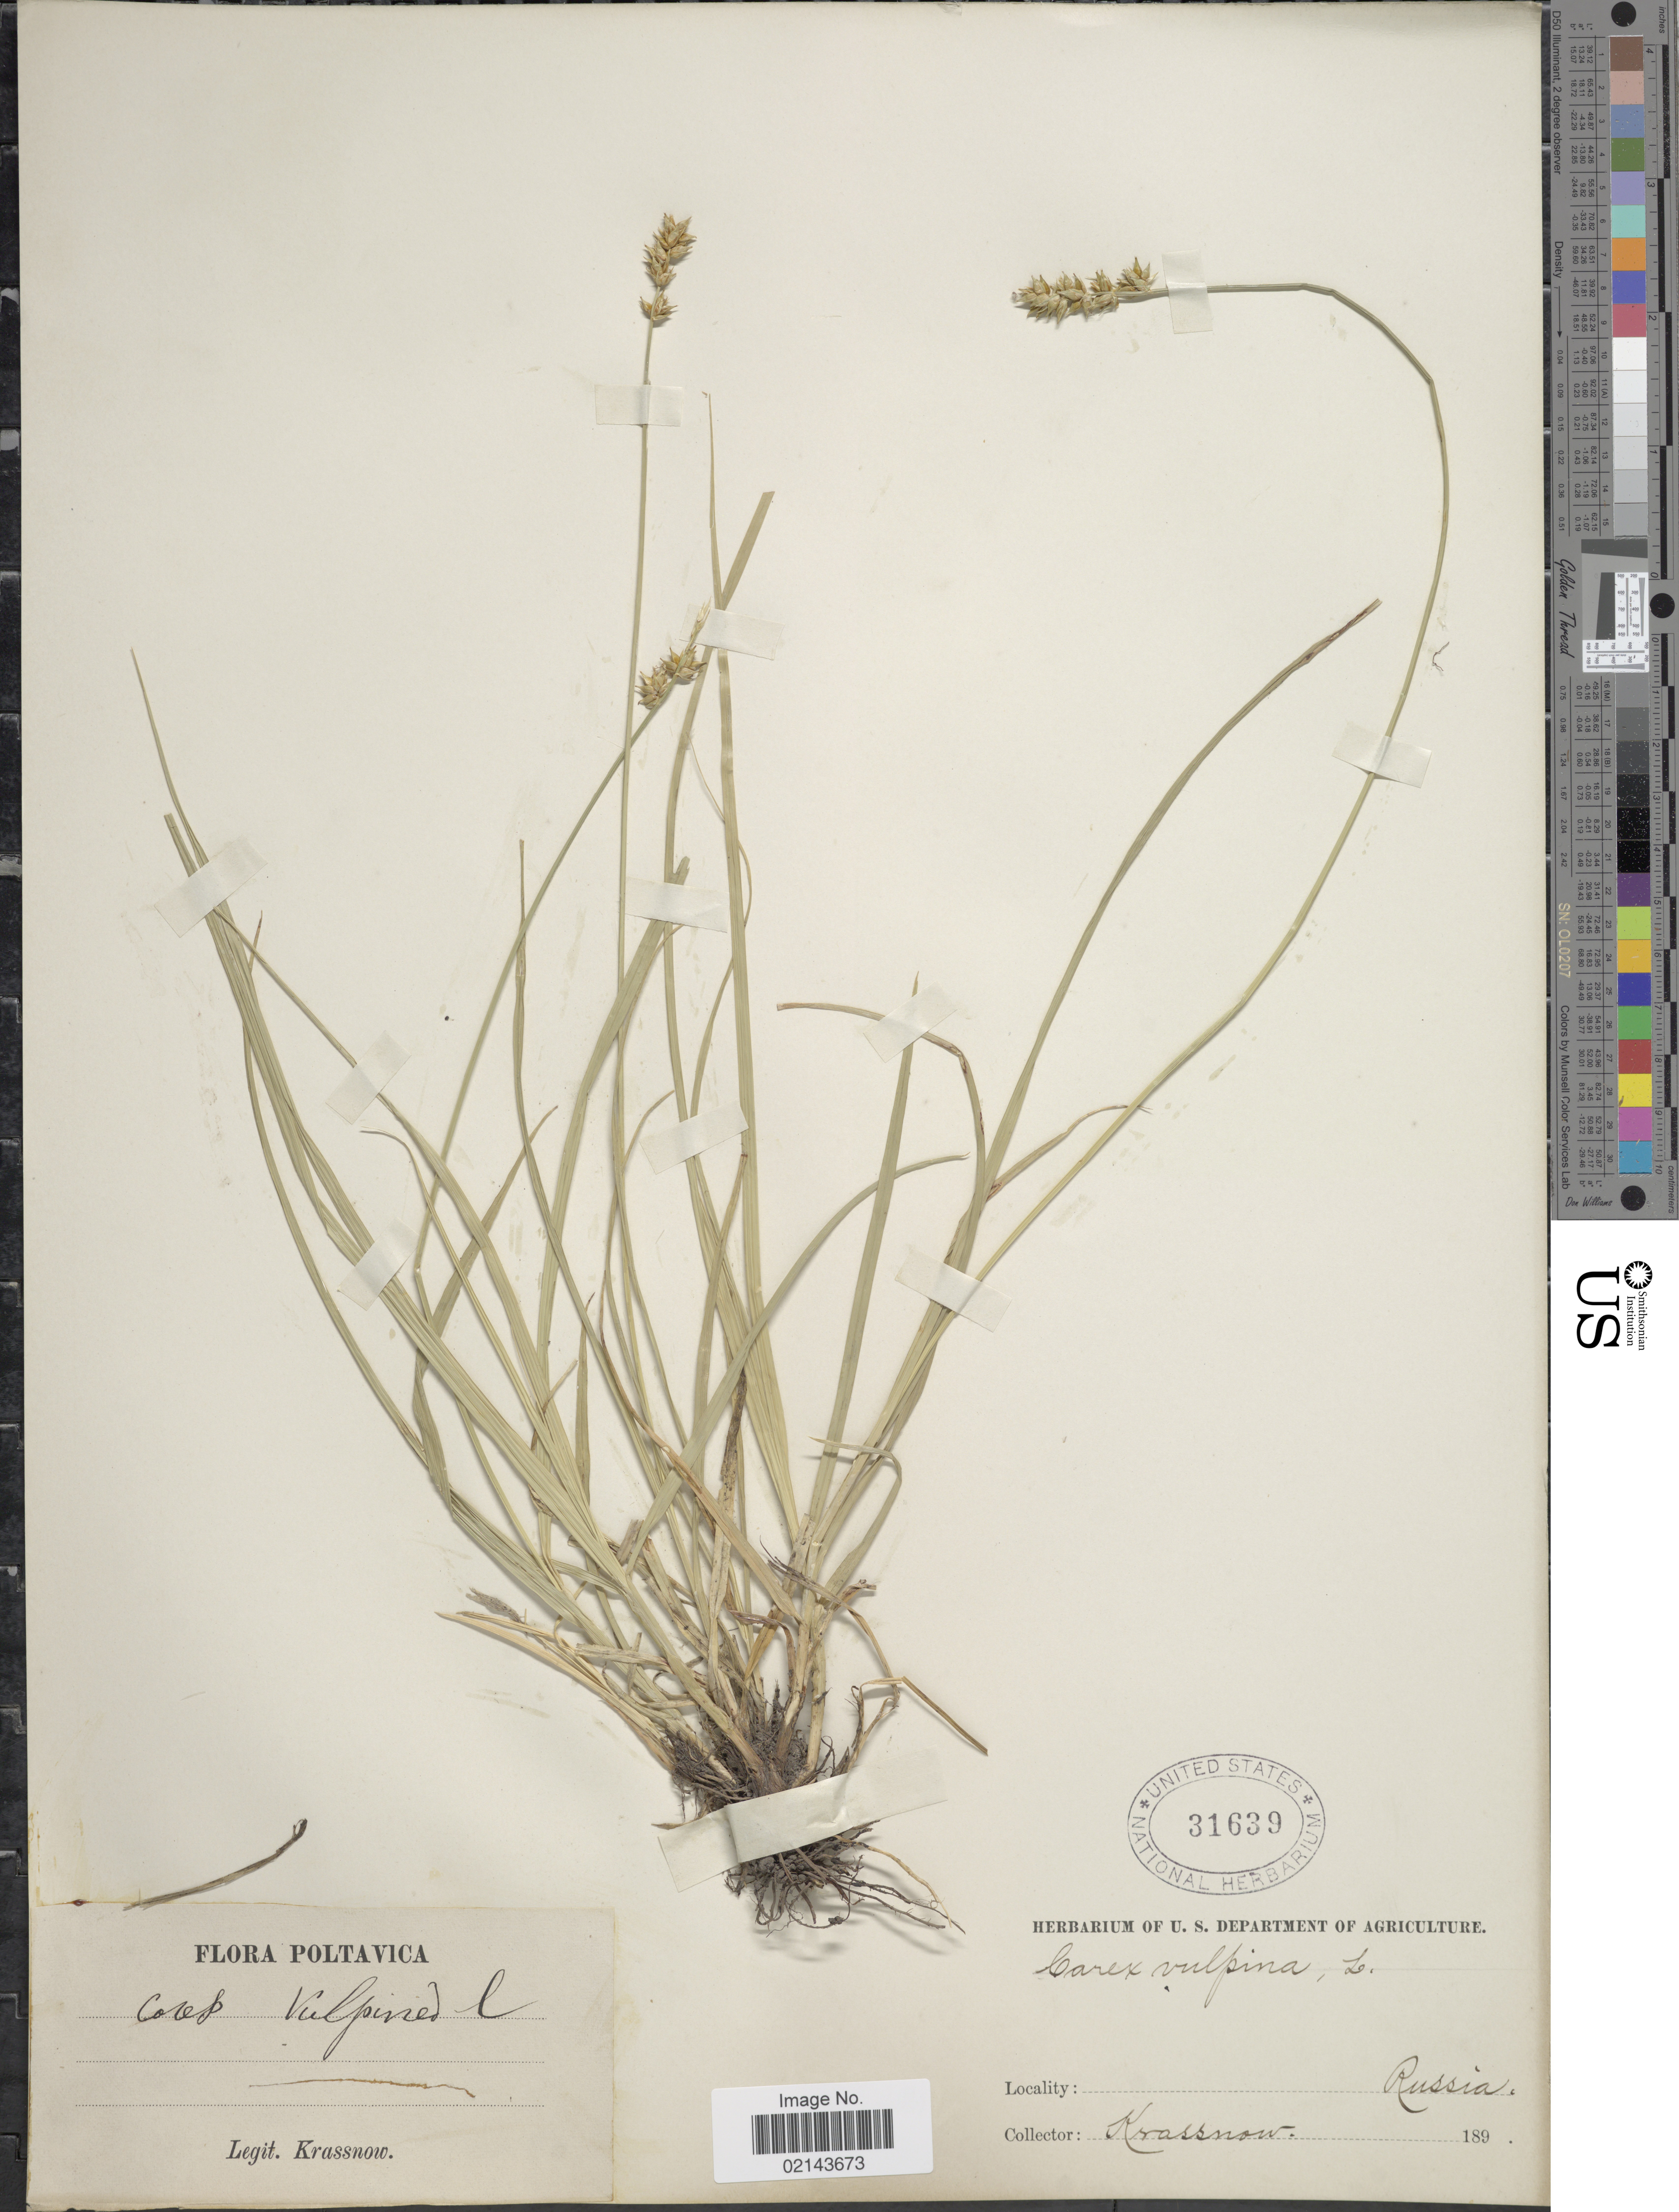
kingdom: Plantae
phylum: Tracheophyta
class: Liliopsida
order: Poales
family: Cyperaceae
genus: Carex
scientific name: Carex vulpina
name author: L.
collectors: -. Krassnow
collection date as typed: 189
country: Ukraine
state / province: Poltava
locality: Russia, Poltavica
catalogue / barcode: US 31639